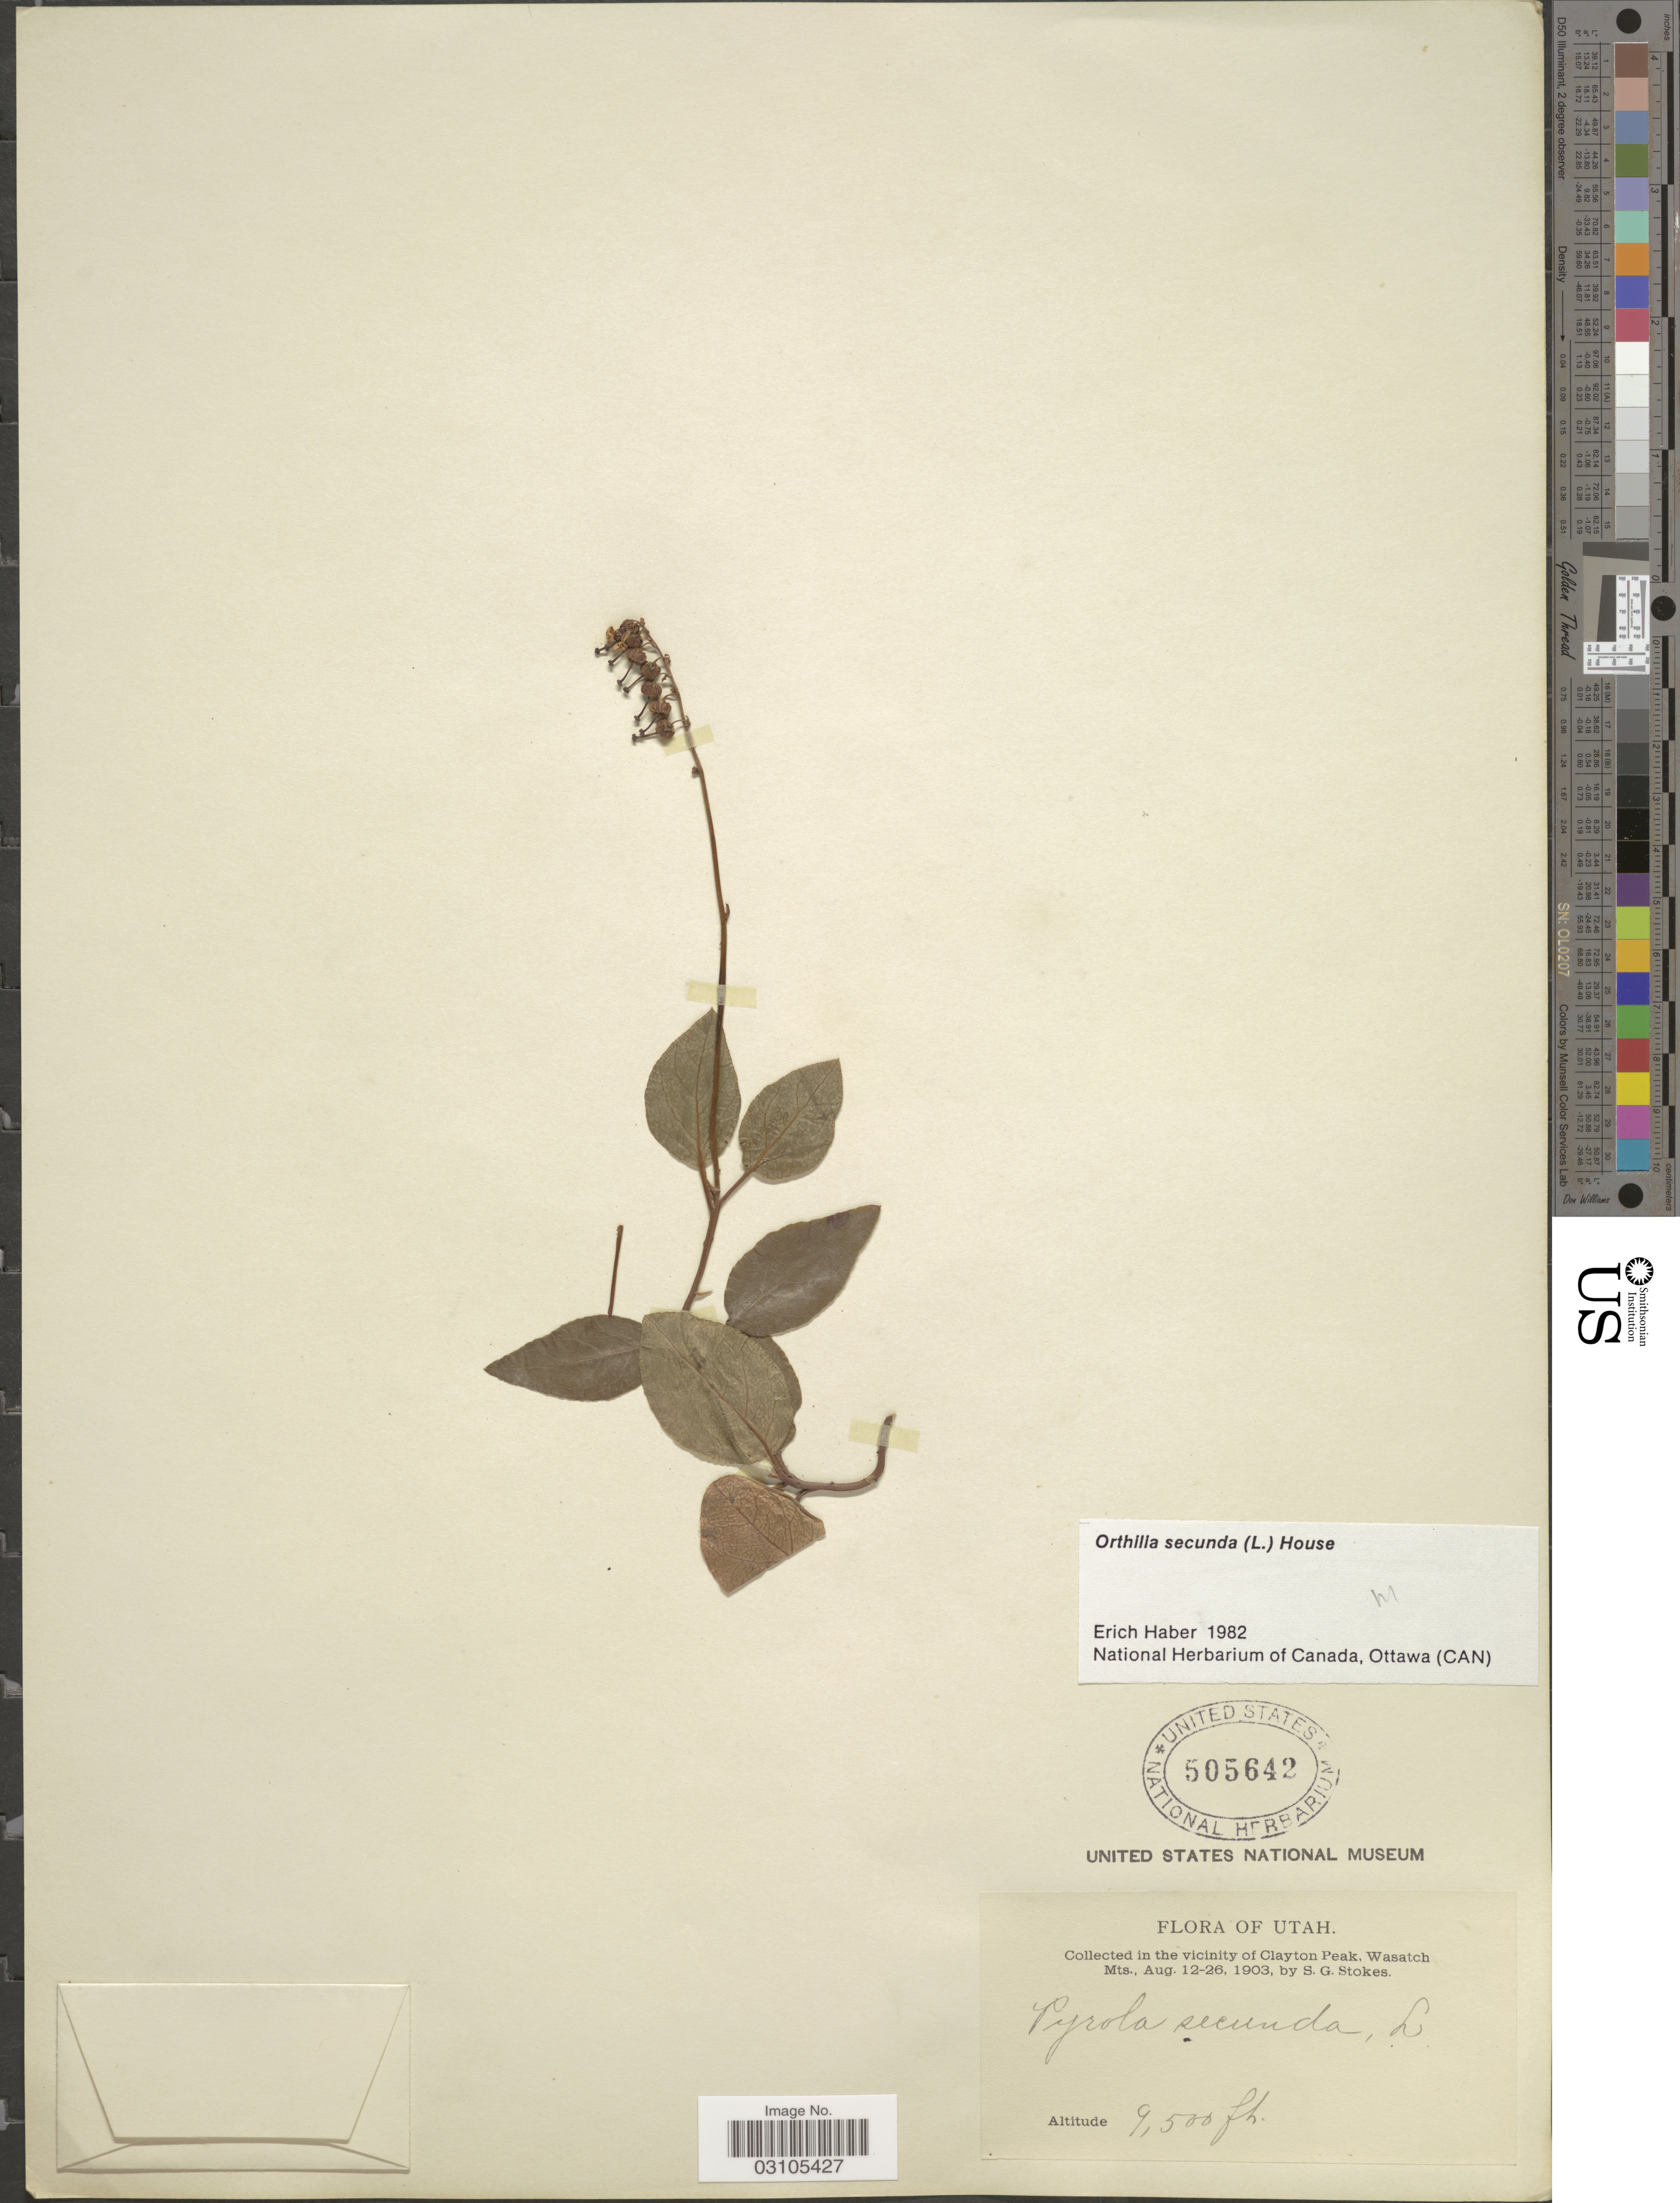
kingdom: Plantae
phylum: Tracheophyta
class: Magnoliopsida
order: Ericales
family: Ericaceae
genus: Orthilia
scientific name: Orthilia secunda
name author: (L.) House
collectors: S. G. Stokes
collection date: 1903-08-12/1903-08-26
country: United States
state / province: Utah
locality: In the vicinity of Clayton peak, Wasatch Mts.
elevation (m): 2896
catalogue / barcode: US 505642